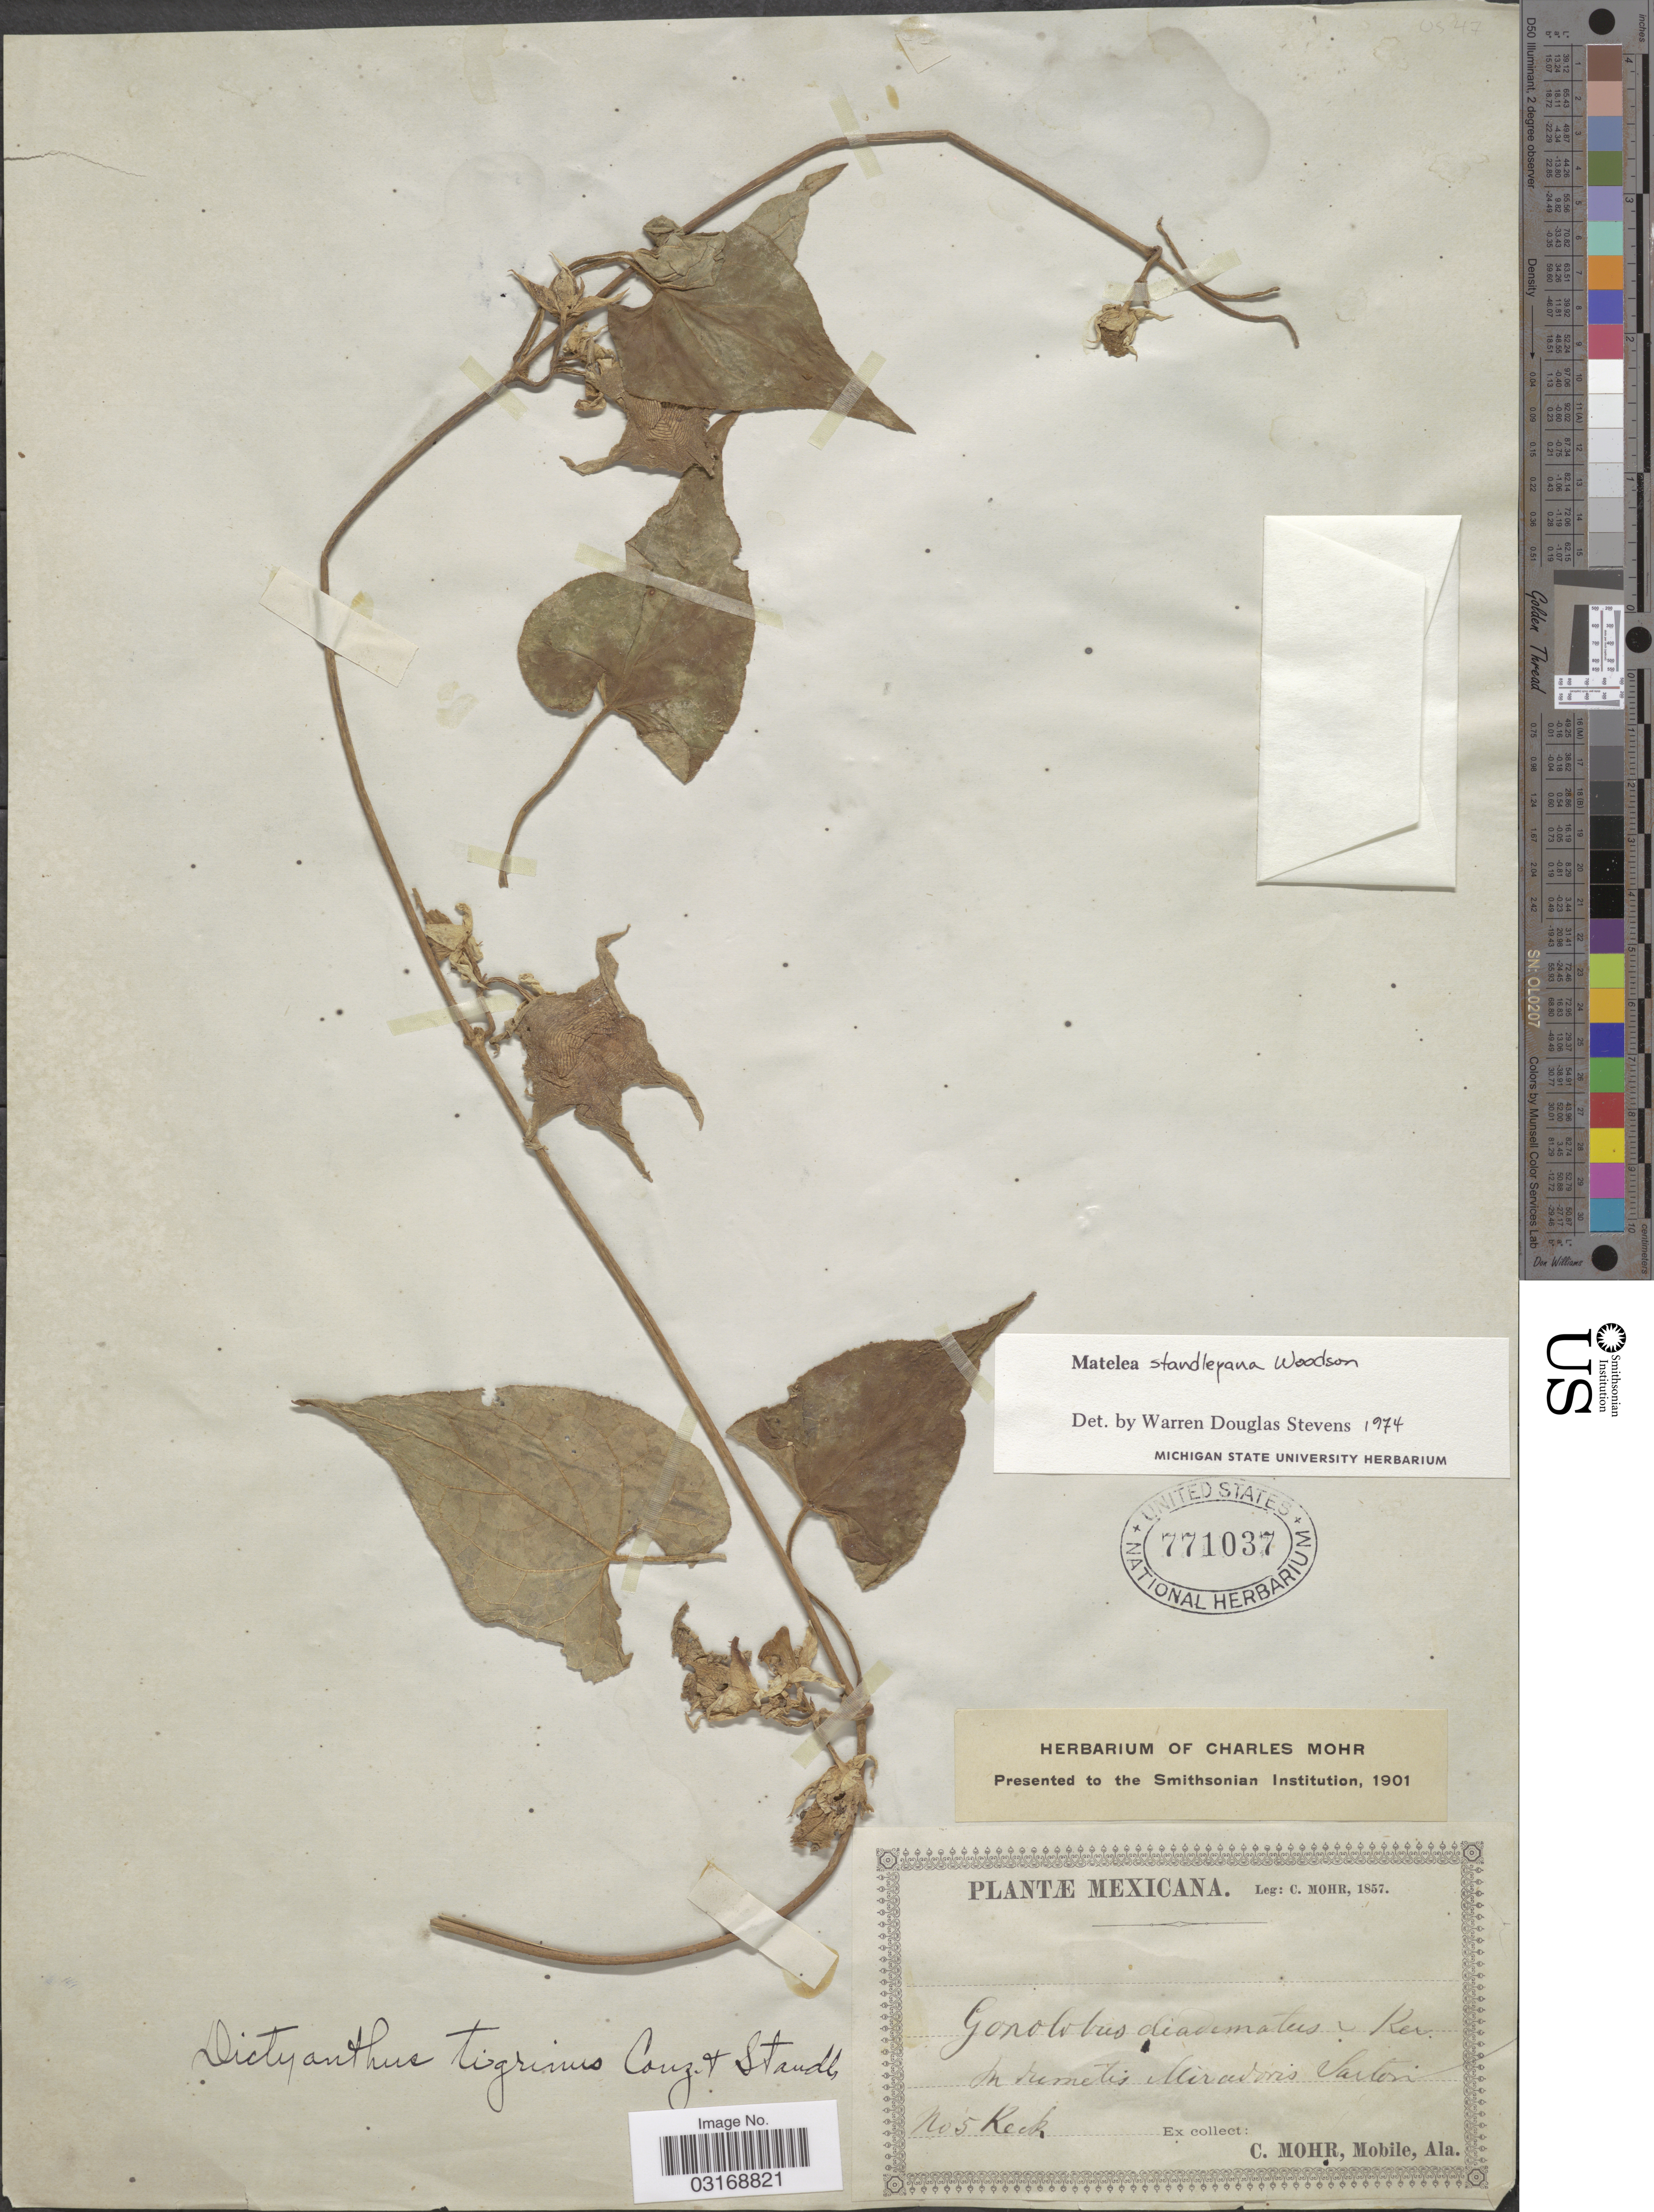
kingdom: Plantae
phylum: Tracheophyta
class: Magnoliopsida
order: Gentianales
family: Apocynaceae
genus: Matelea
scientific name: Matelea standleyana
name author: Woodson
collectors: -- Keck & Mohr, C. T. (herbarium)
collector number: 5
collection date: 1857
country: Mexico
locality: In dumetis Miradores Sarton [interpreted].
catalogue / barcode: US 771037